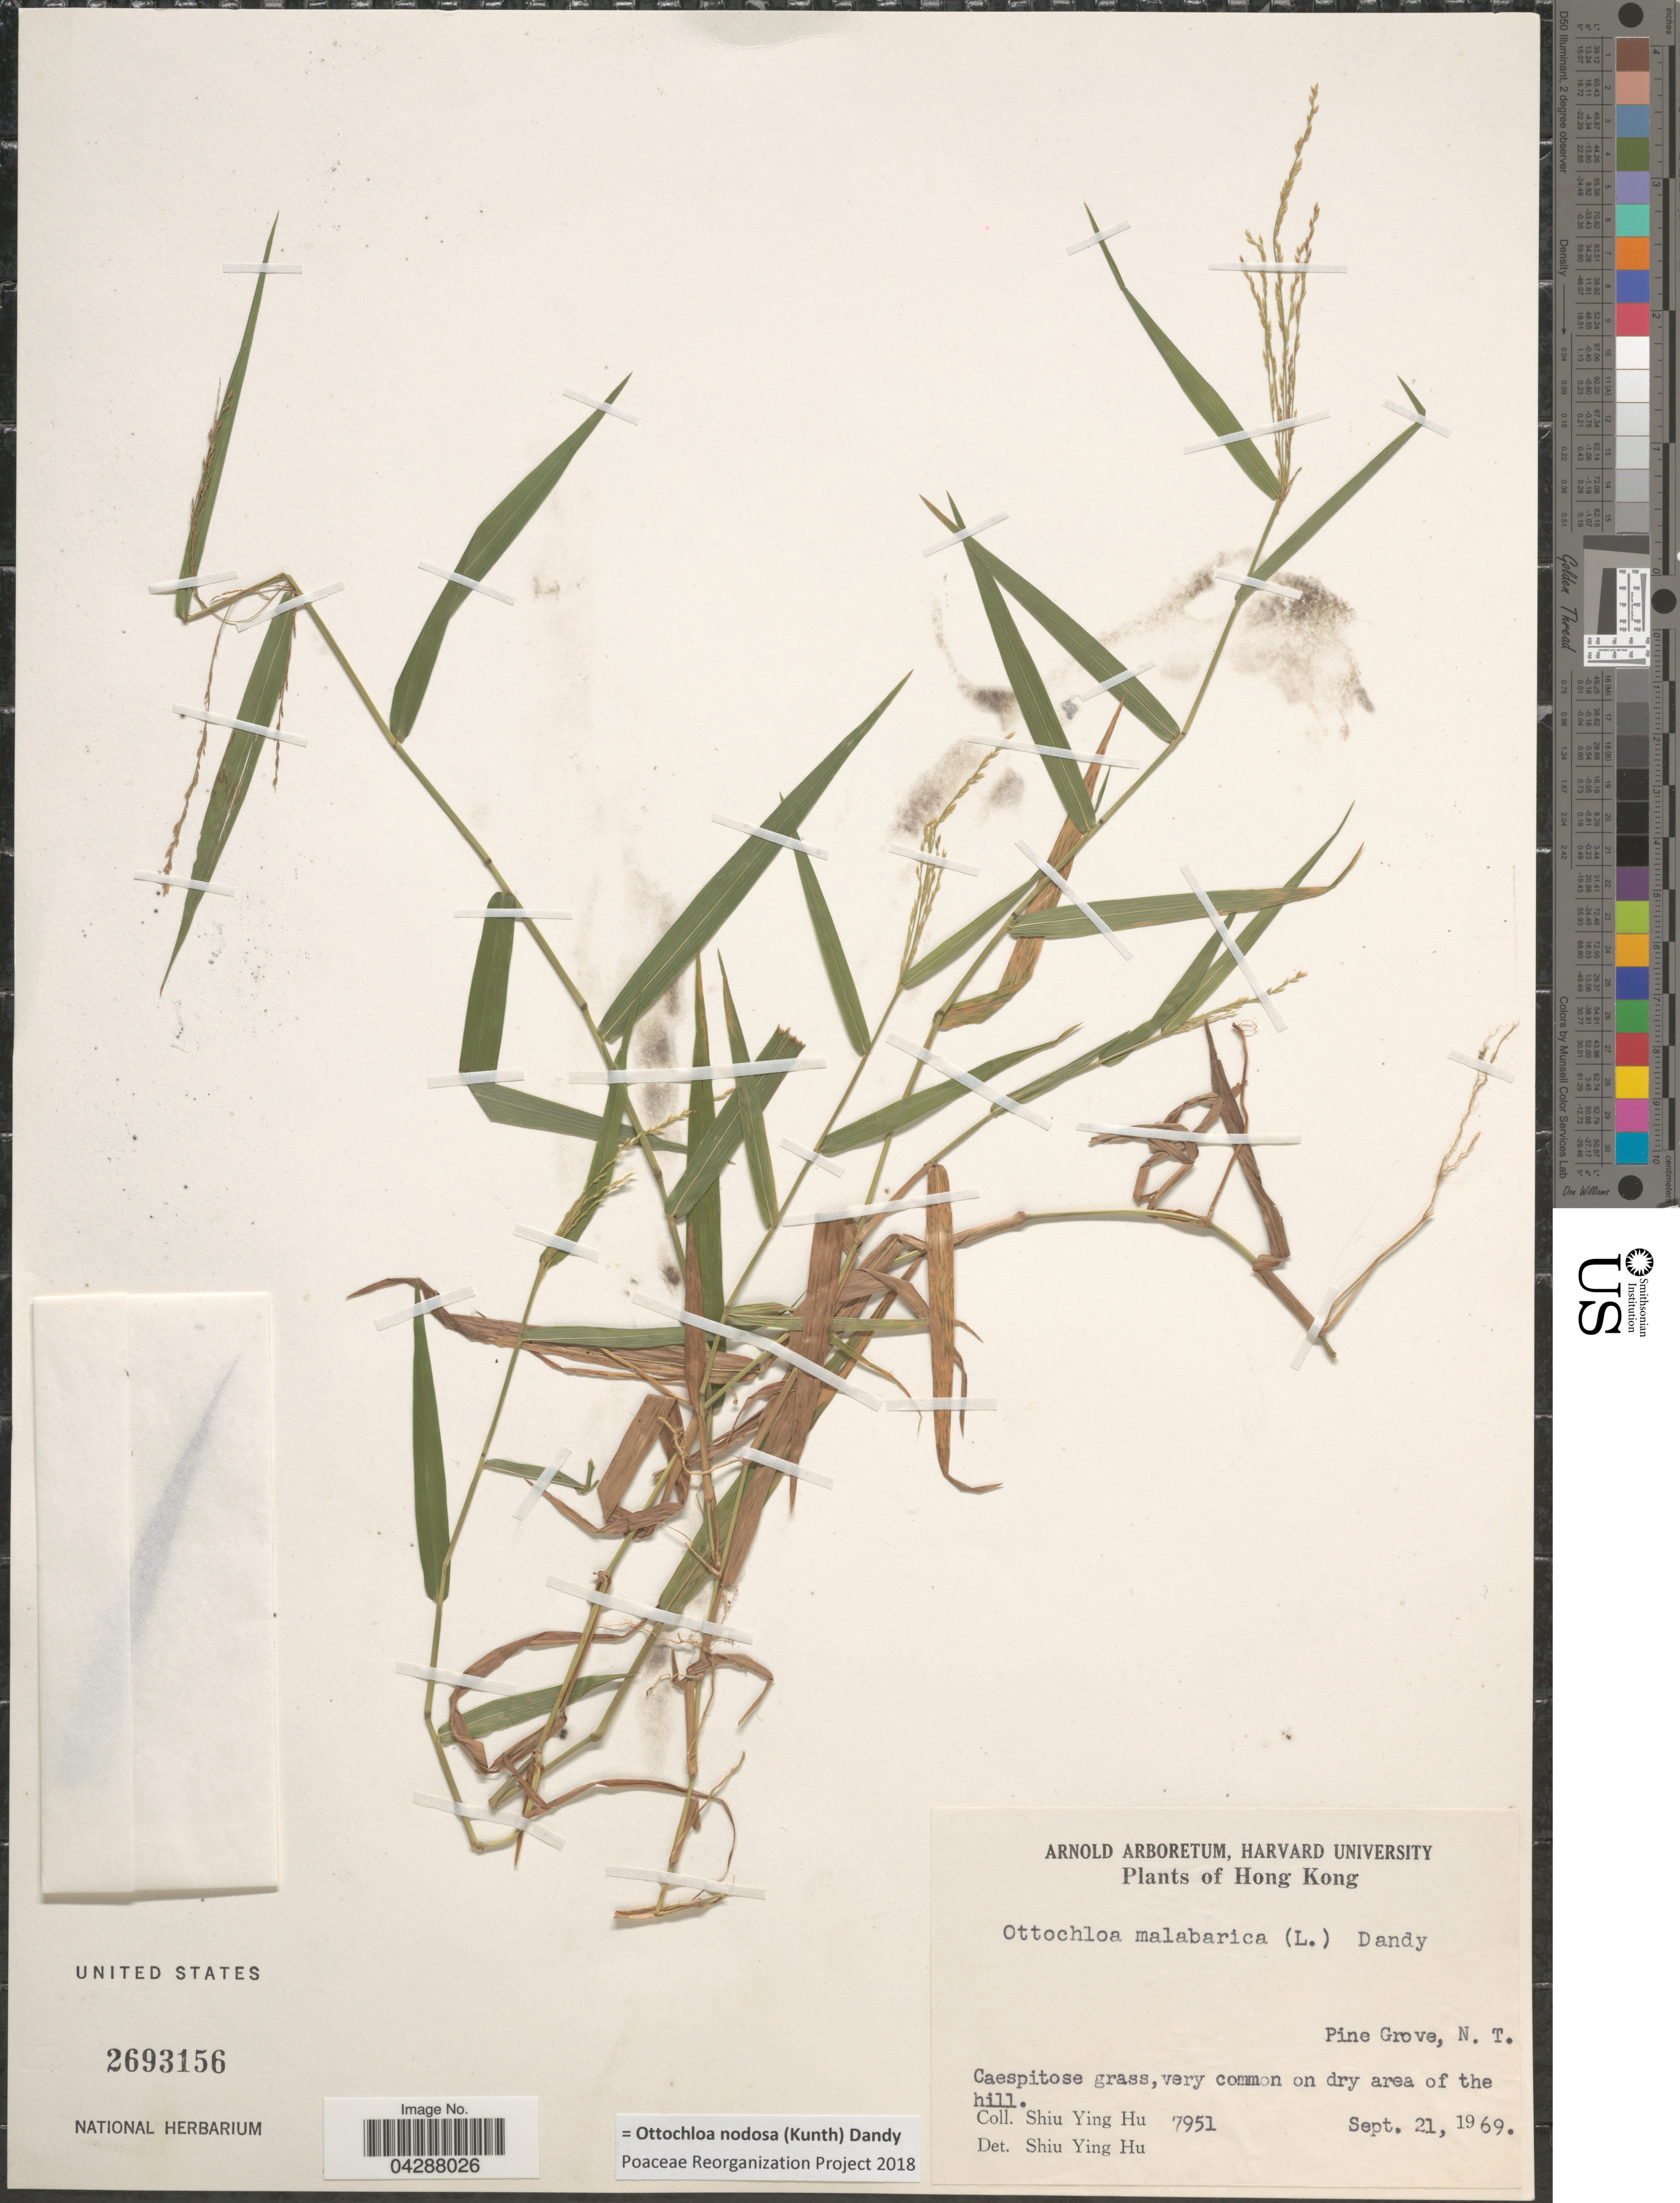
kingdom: Plantae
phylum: Tracheophyta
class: Liliopsida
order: Poales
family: Poaceae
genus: Ottochloa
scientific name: Ottochloa nodosa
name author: (Kunth) Dandy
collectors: S. Y. Hu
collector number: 7951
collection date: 1969-09-21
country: China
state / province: Hong Kong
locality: Pine Grove, N. T.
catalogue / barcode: US 2693156